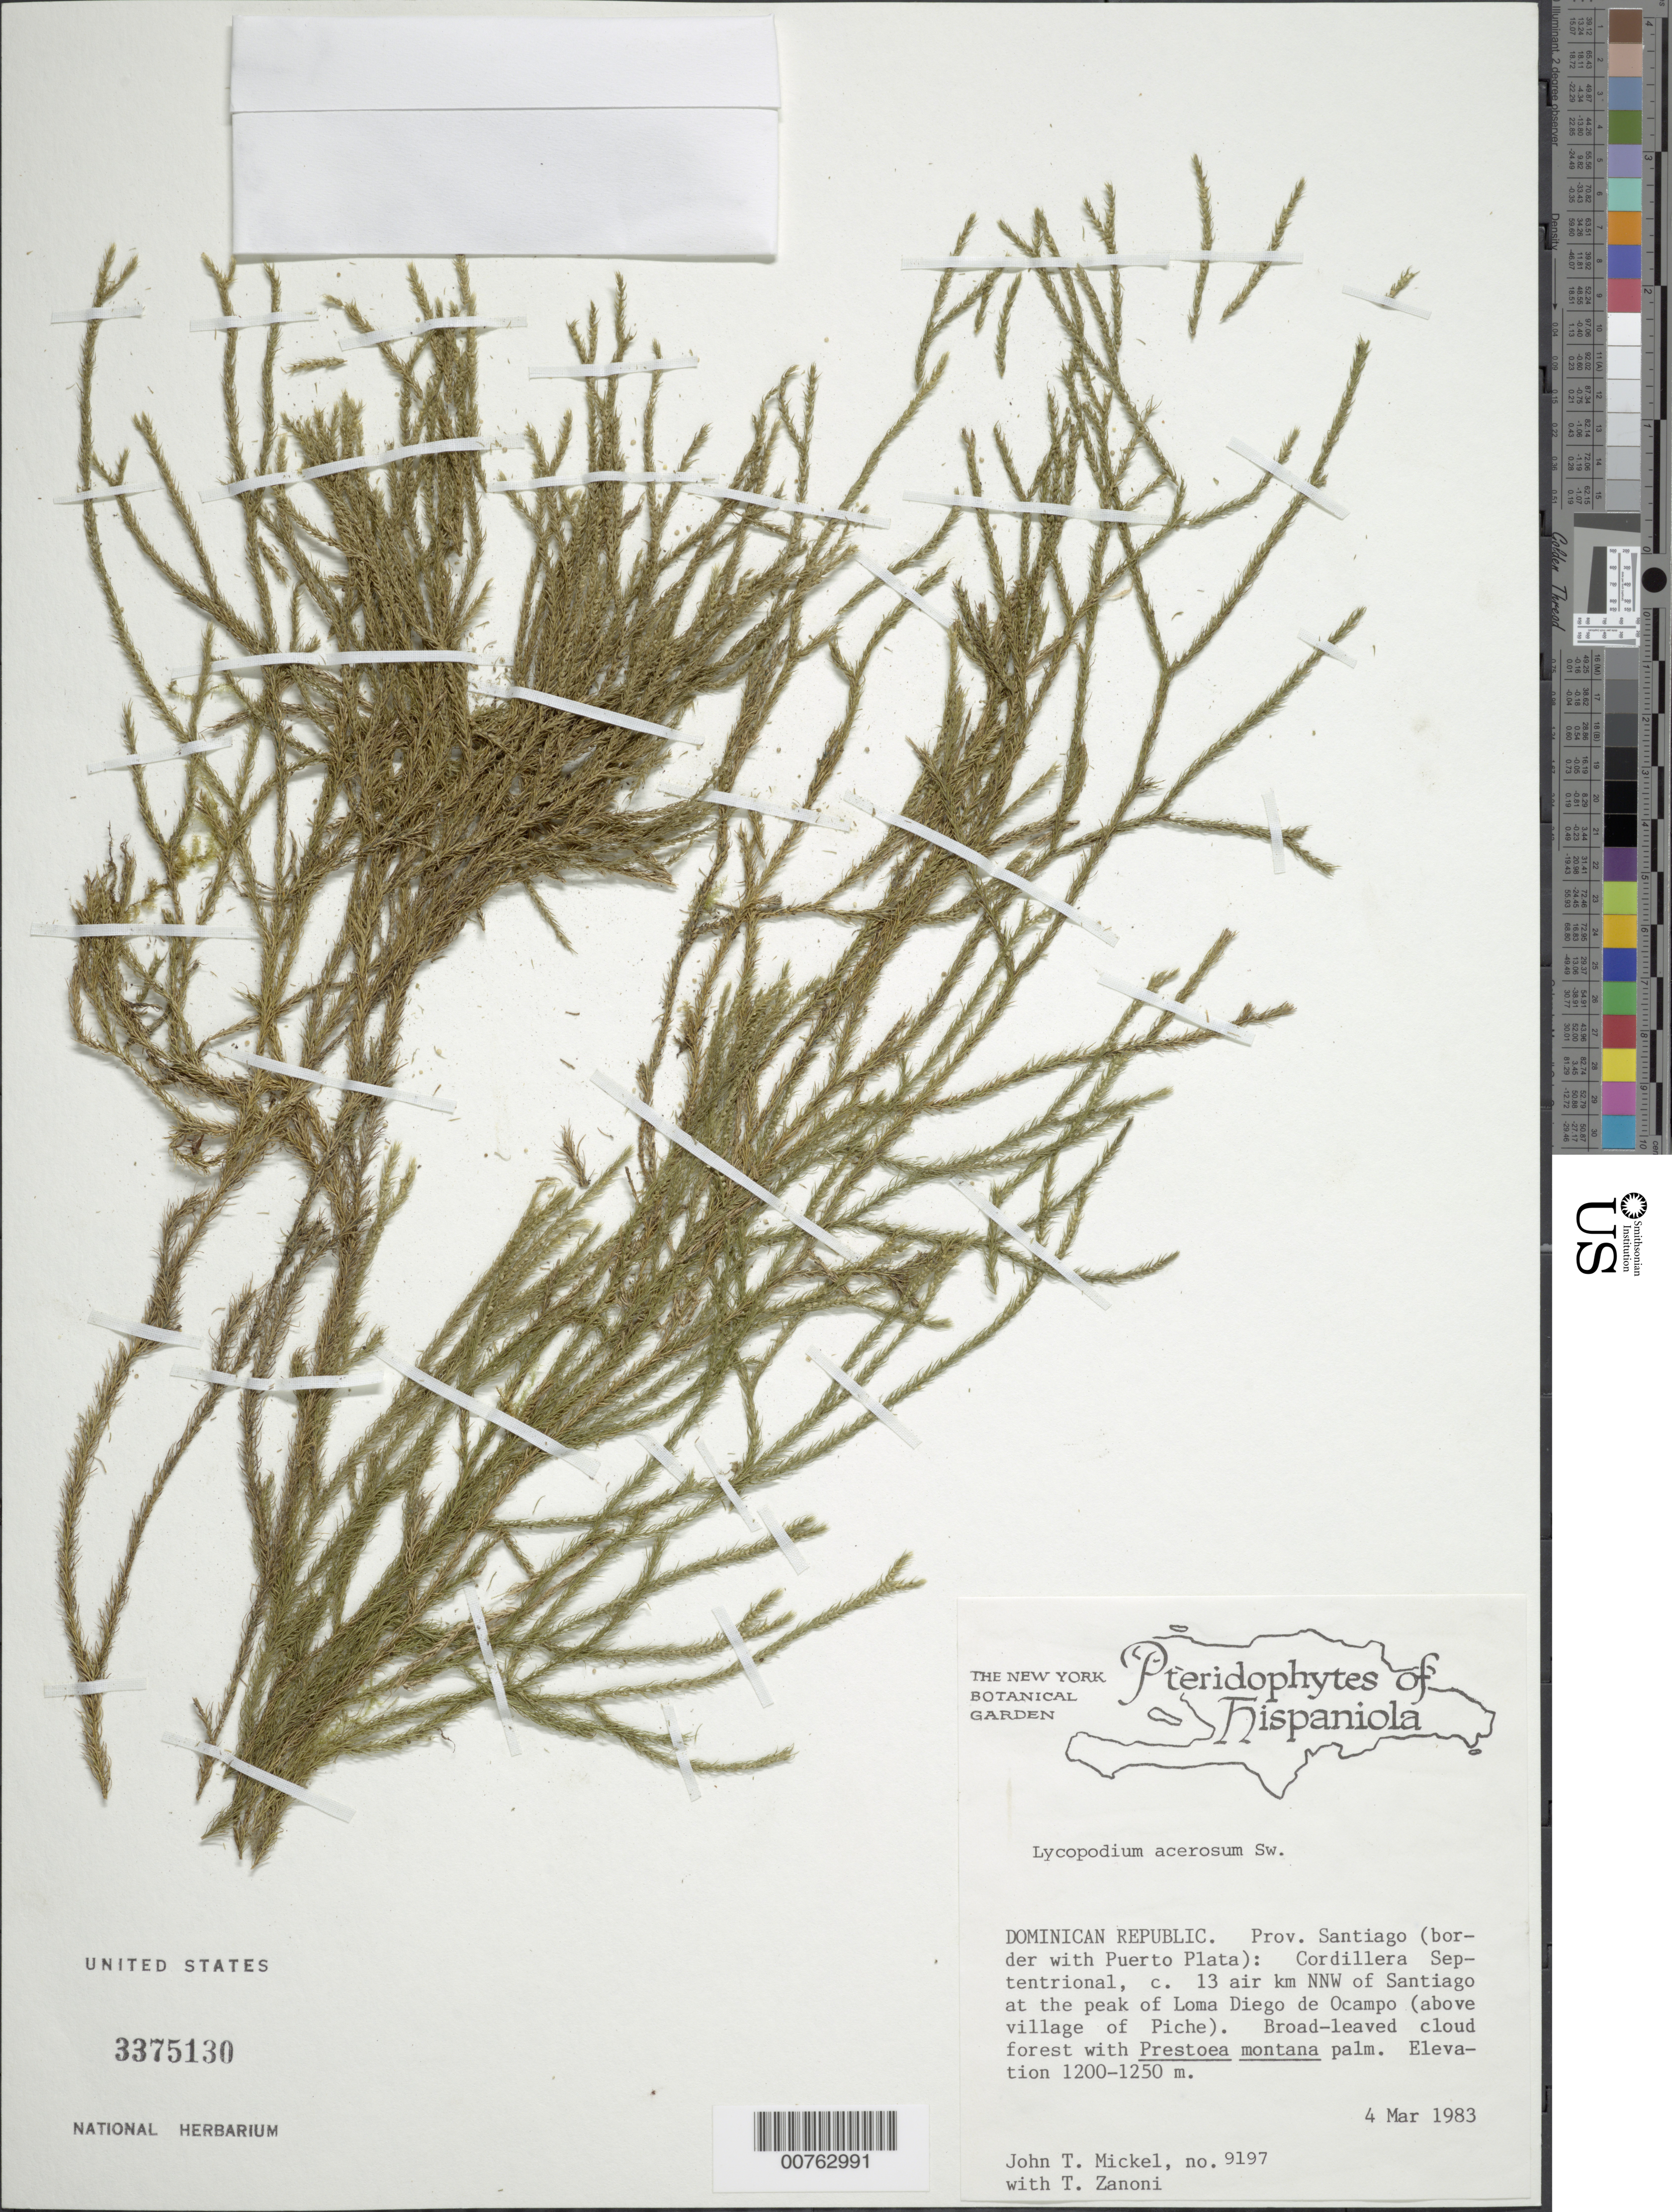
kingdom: Plantae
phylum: Tracheophyta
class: Lycopodiopsida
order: Lycopodiales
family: Lycopodiaceae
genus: Phlegmariurus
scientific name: Phlegmariurus acerosus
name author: (Sw.) B. Øllg.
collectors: J. T. Mickel & T. A. Zanoni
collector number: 9197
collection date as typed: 04 Mar 1983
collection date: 1983-03-04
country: Dominican Republic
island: Hispaniola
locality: Prov. Santiago (border with Puerto Plata): Cordillera Septentrional, c. 13 air km NNW of Santiago at the peak of Loma Diego de Ocampo (above village of Piche)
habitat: Broad-leaved cloud forest with Prestoa montana palm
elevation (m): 1200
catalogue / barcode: US 3375130